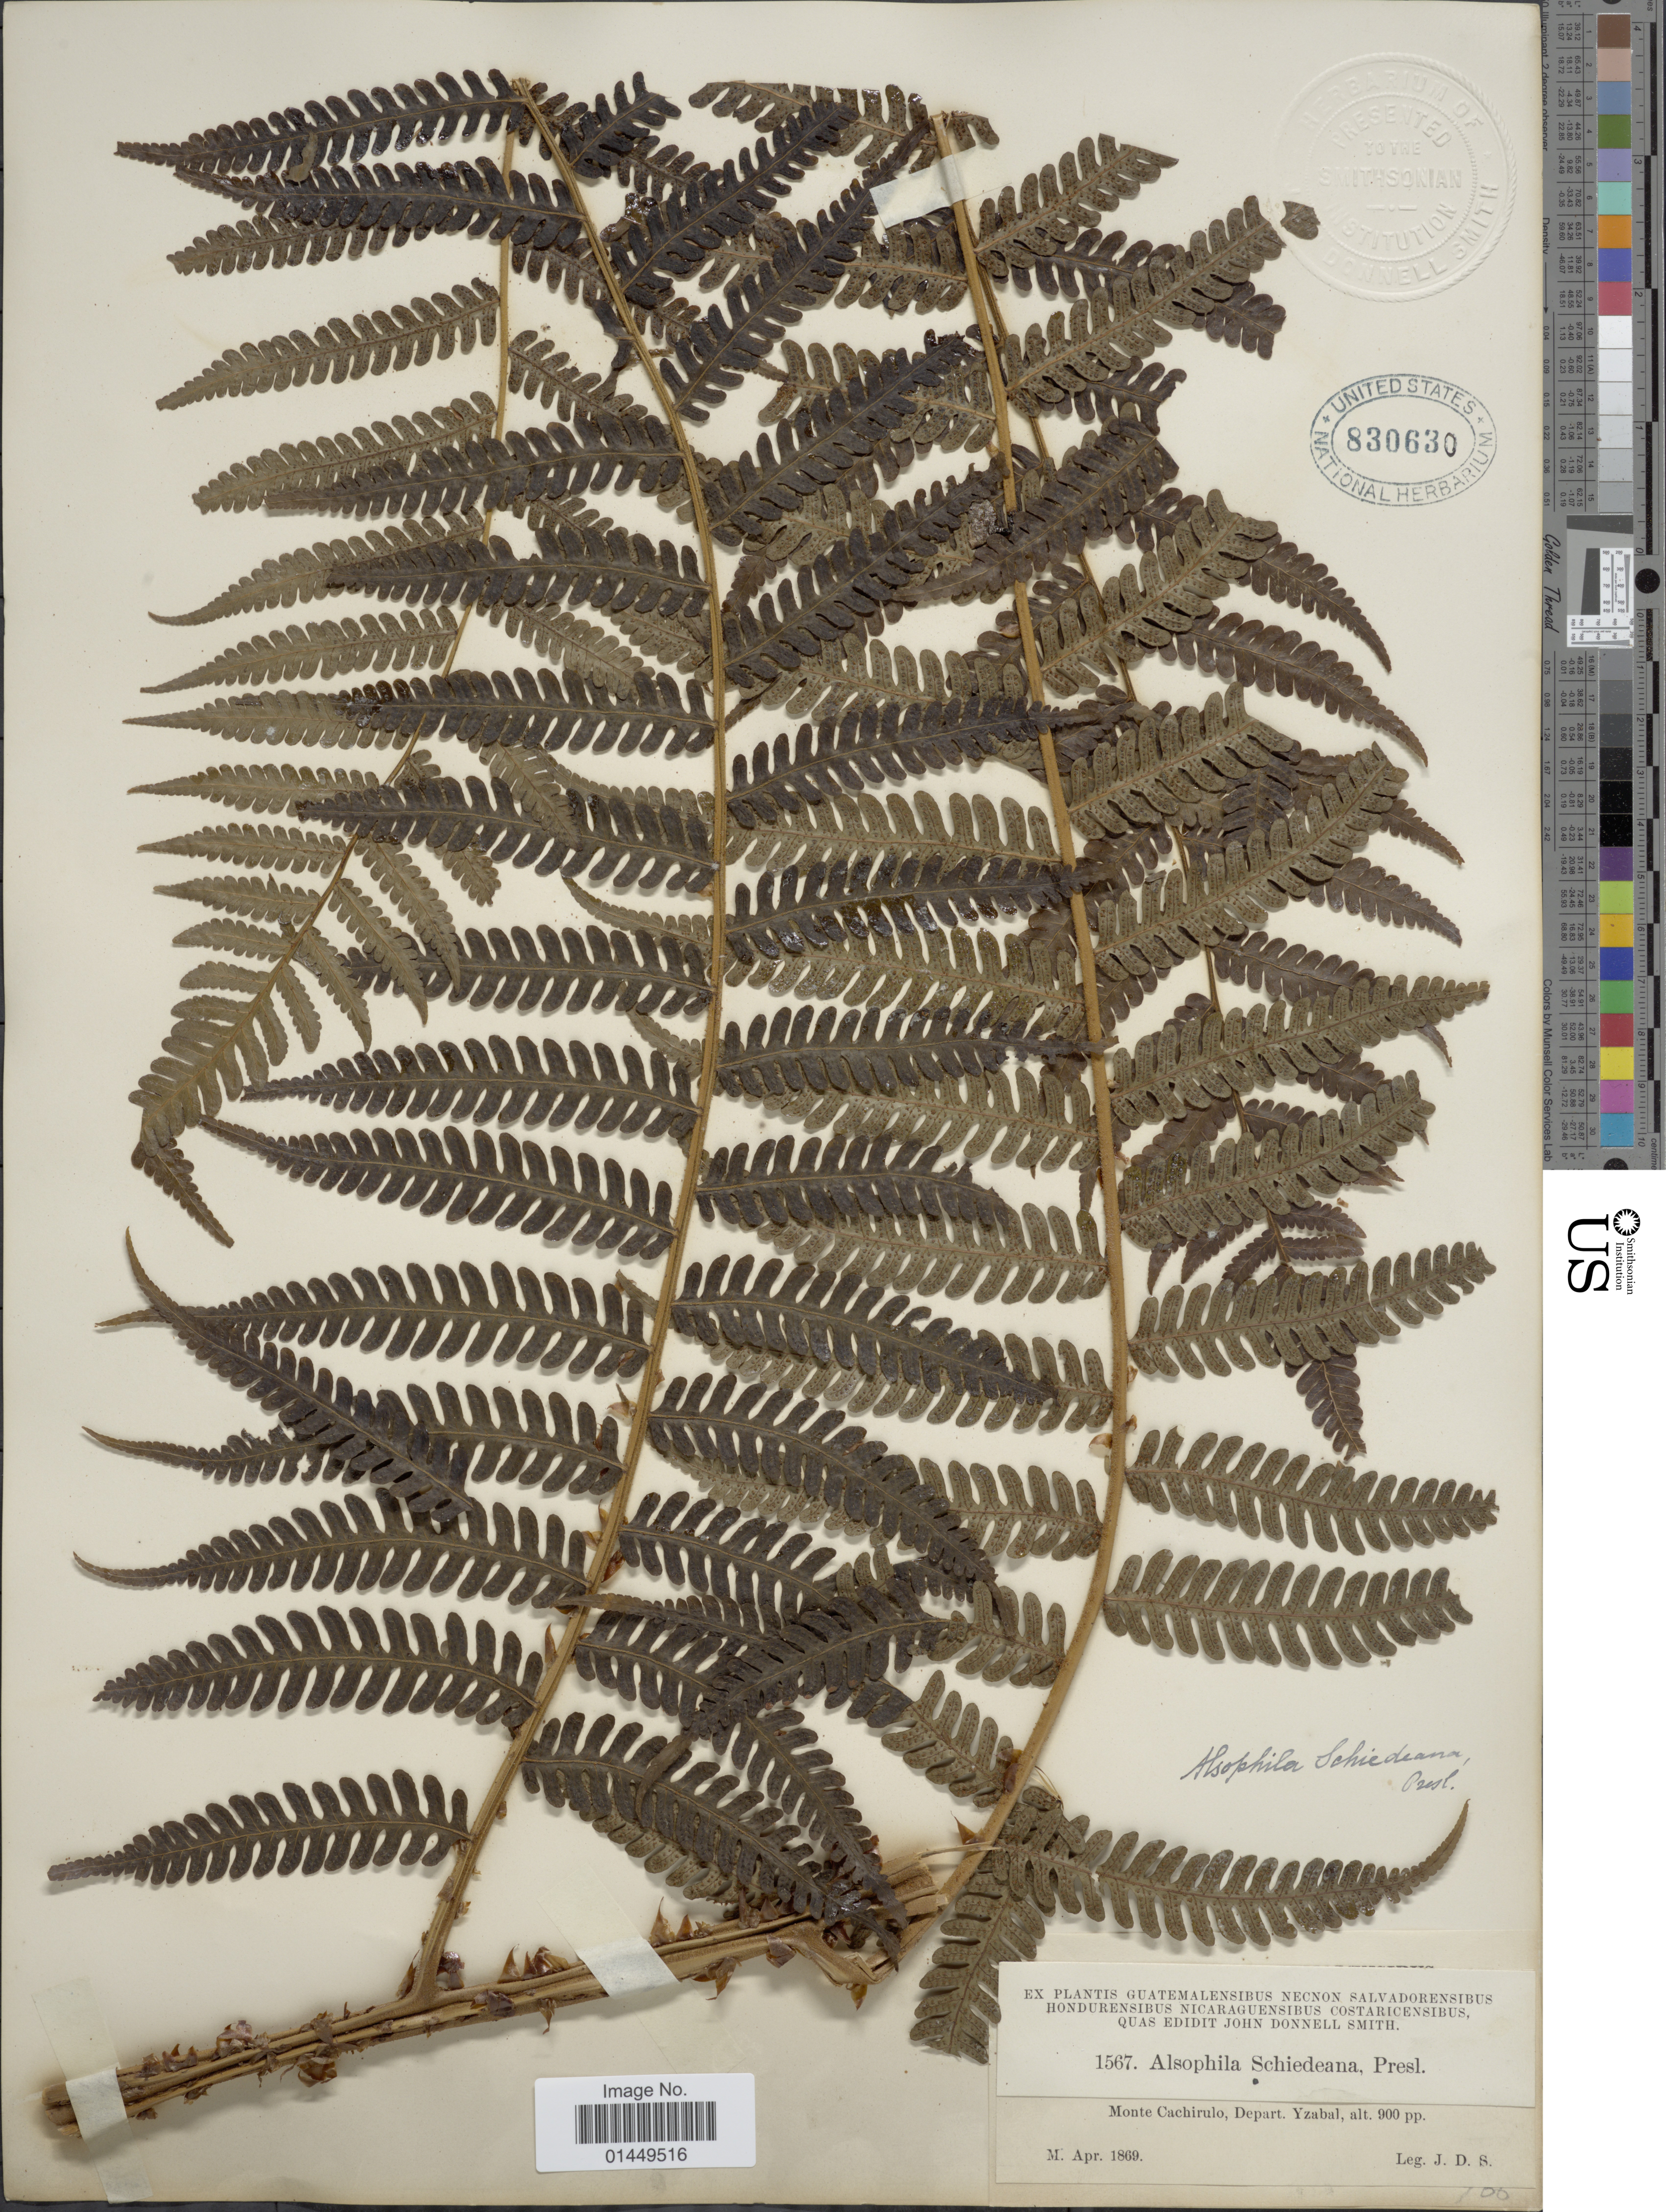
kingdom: Plantae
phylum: Tracheophyta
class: Polypodiopsida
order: Cyatheales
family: Cyatheaceae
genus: Cyathea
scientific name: Cyathea schiedeana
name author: (C. Presl) Domin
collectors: J. Donnell Smith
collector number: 1567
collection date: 1869-04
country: Guatemala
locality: Monte Cachirulo, Depart. Yzabal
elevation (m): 274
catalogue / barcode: US 830630